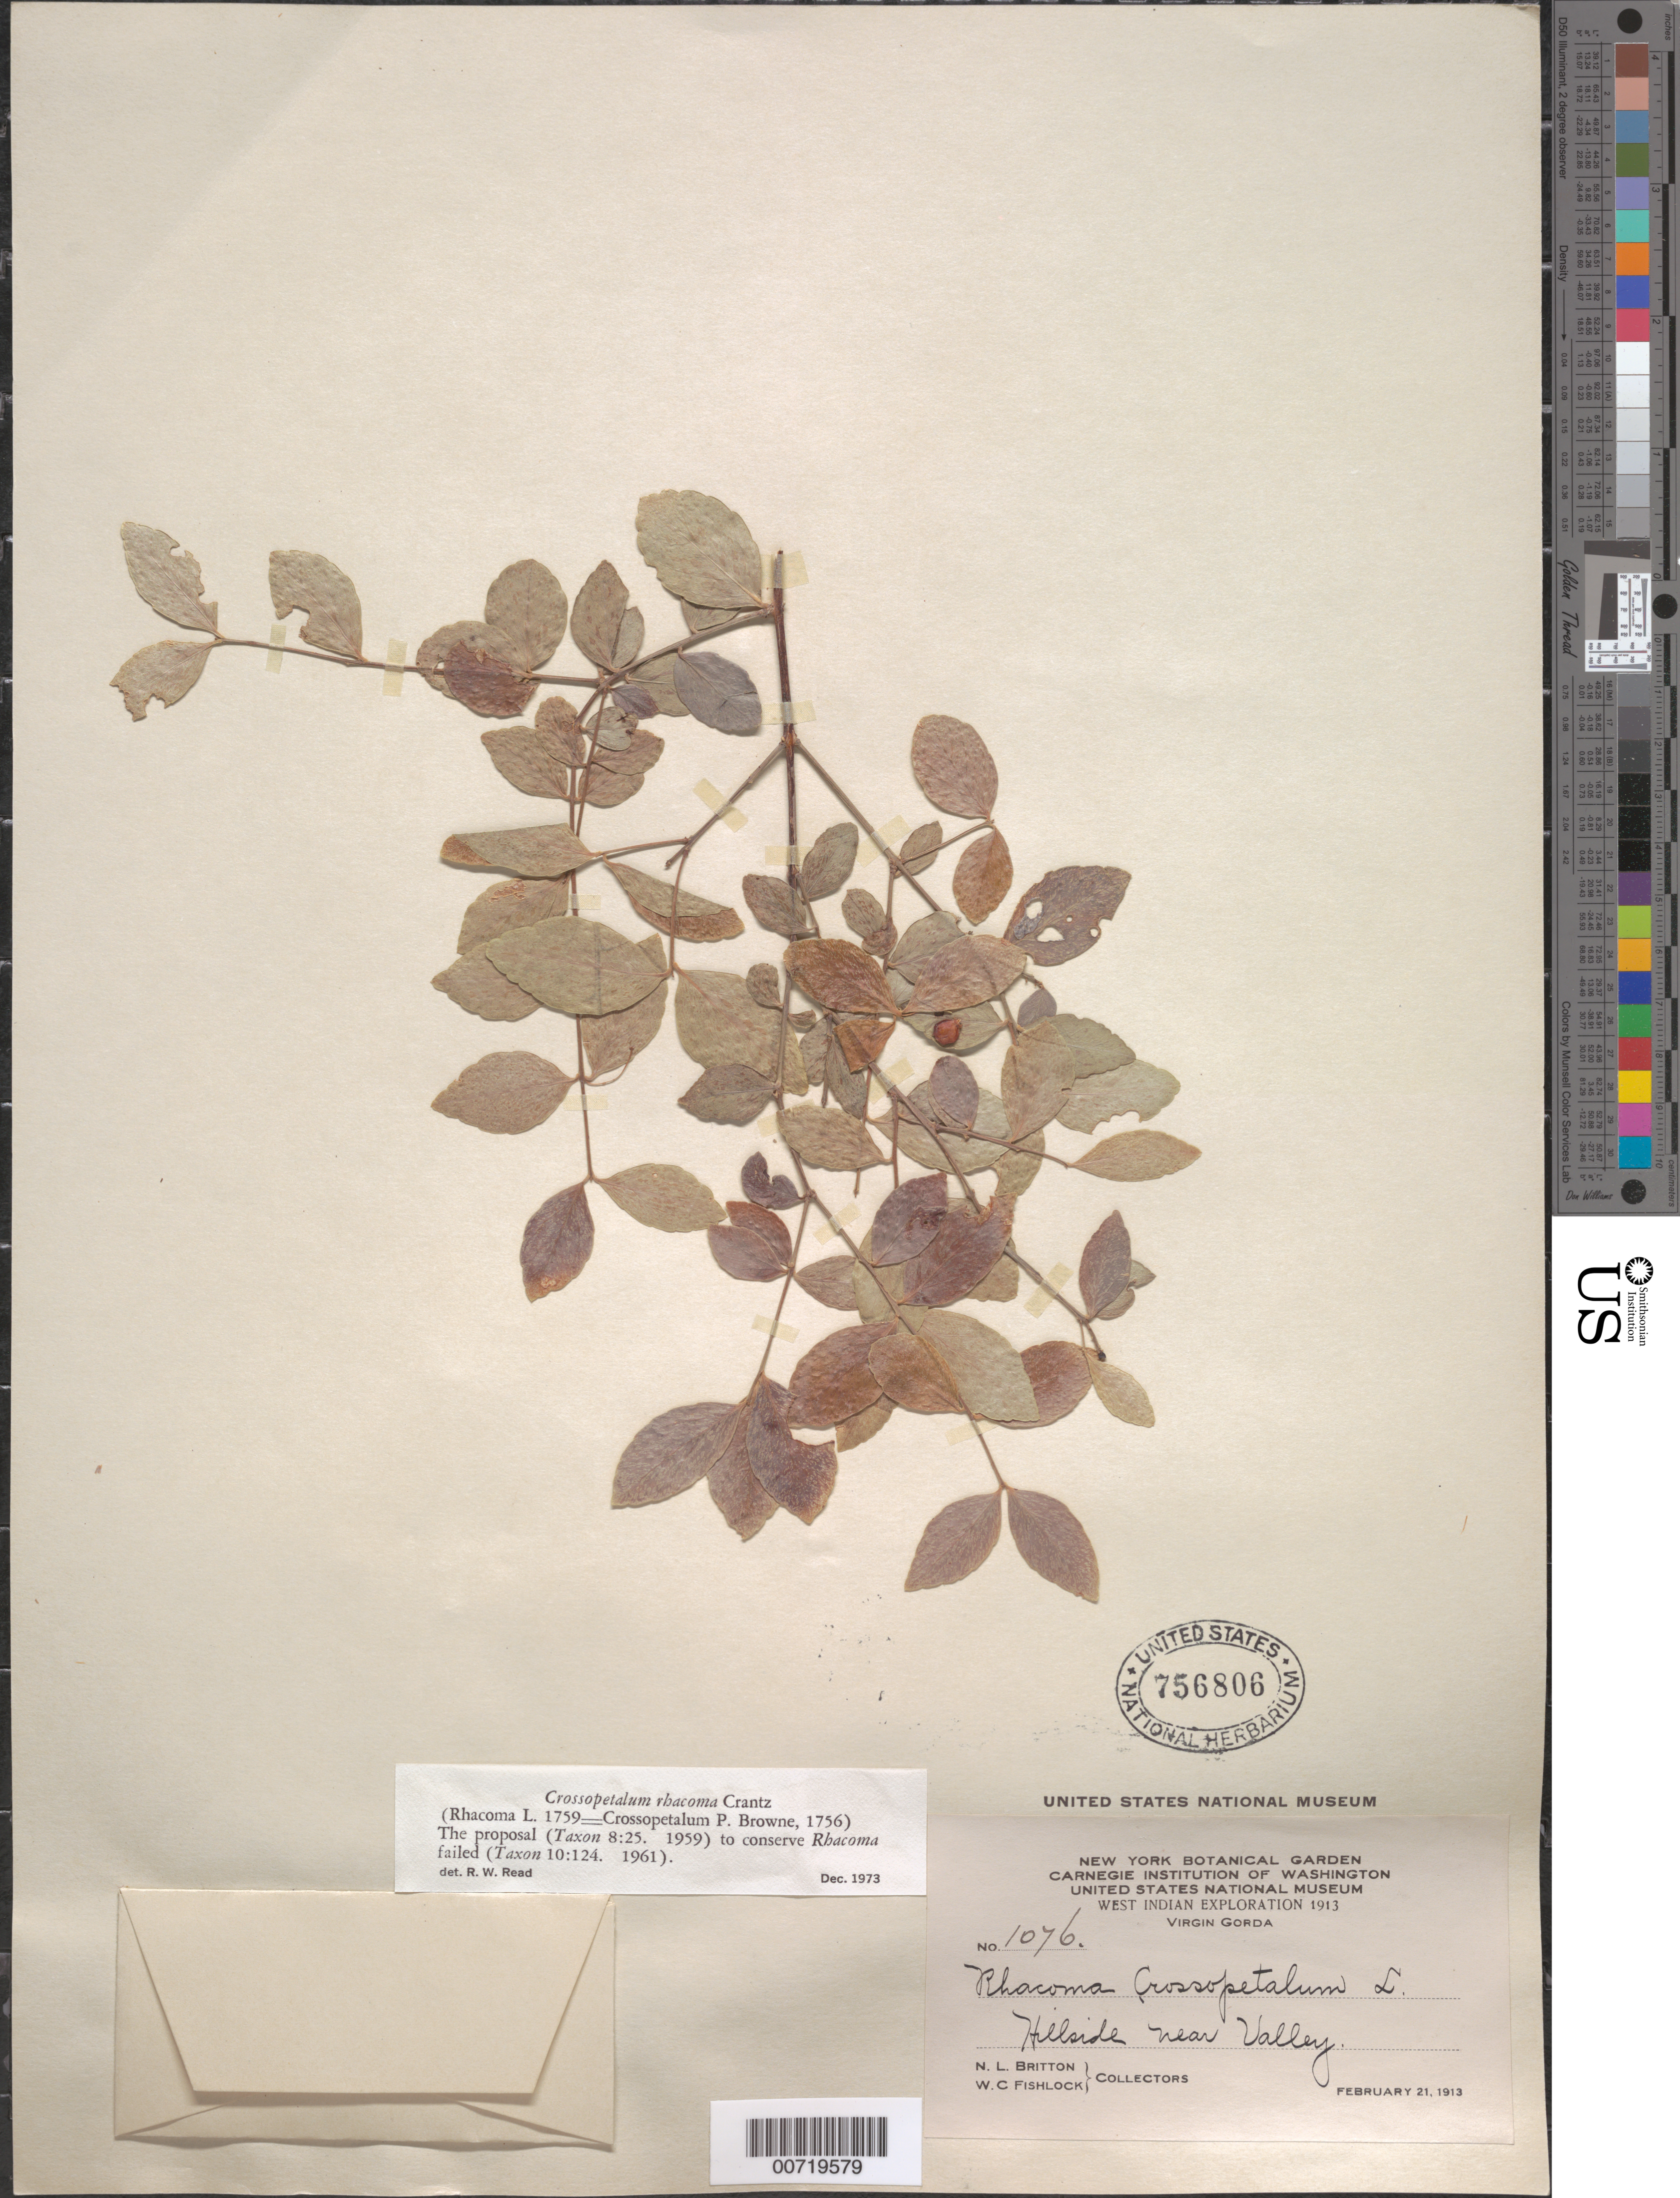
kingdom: Plantae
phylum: Tracheophyta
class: Magnoliopsida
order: Celastrales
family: Celastraceae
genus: Crossopetalum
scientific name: Crossopetalum rhacoma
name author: Crantz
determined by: Read, Robert W., (US), NMNH (UNITED STATES)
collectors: N. Britton & W. Fishlock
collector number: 1076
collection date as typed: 21 Feb 1913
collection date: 1913-02-21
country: British Virgin Islands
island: Virgin Gorda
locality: Valley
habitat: Hillside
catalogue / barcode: US 756806